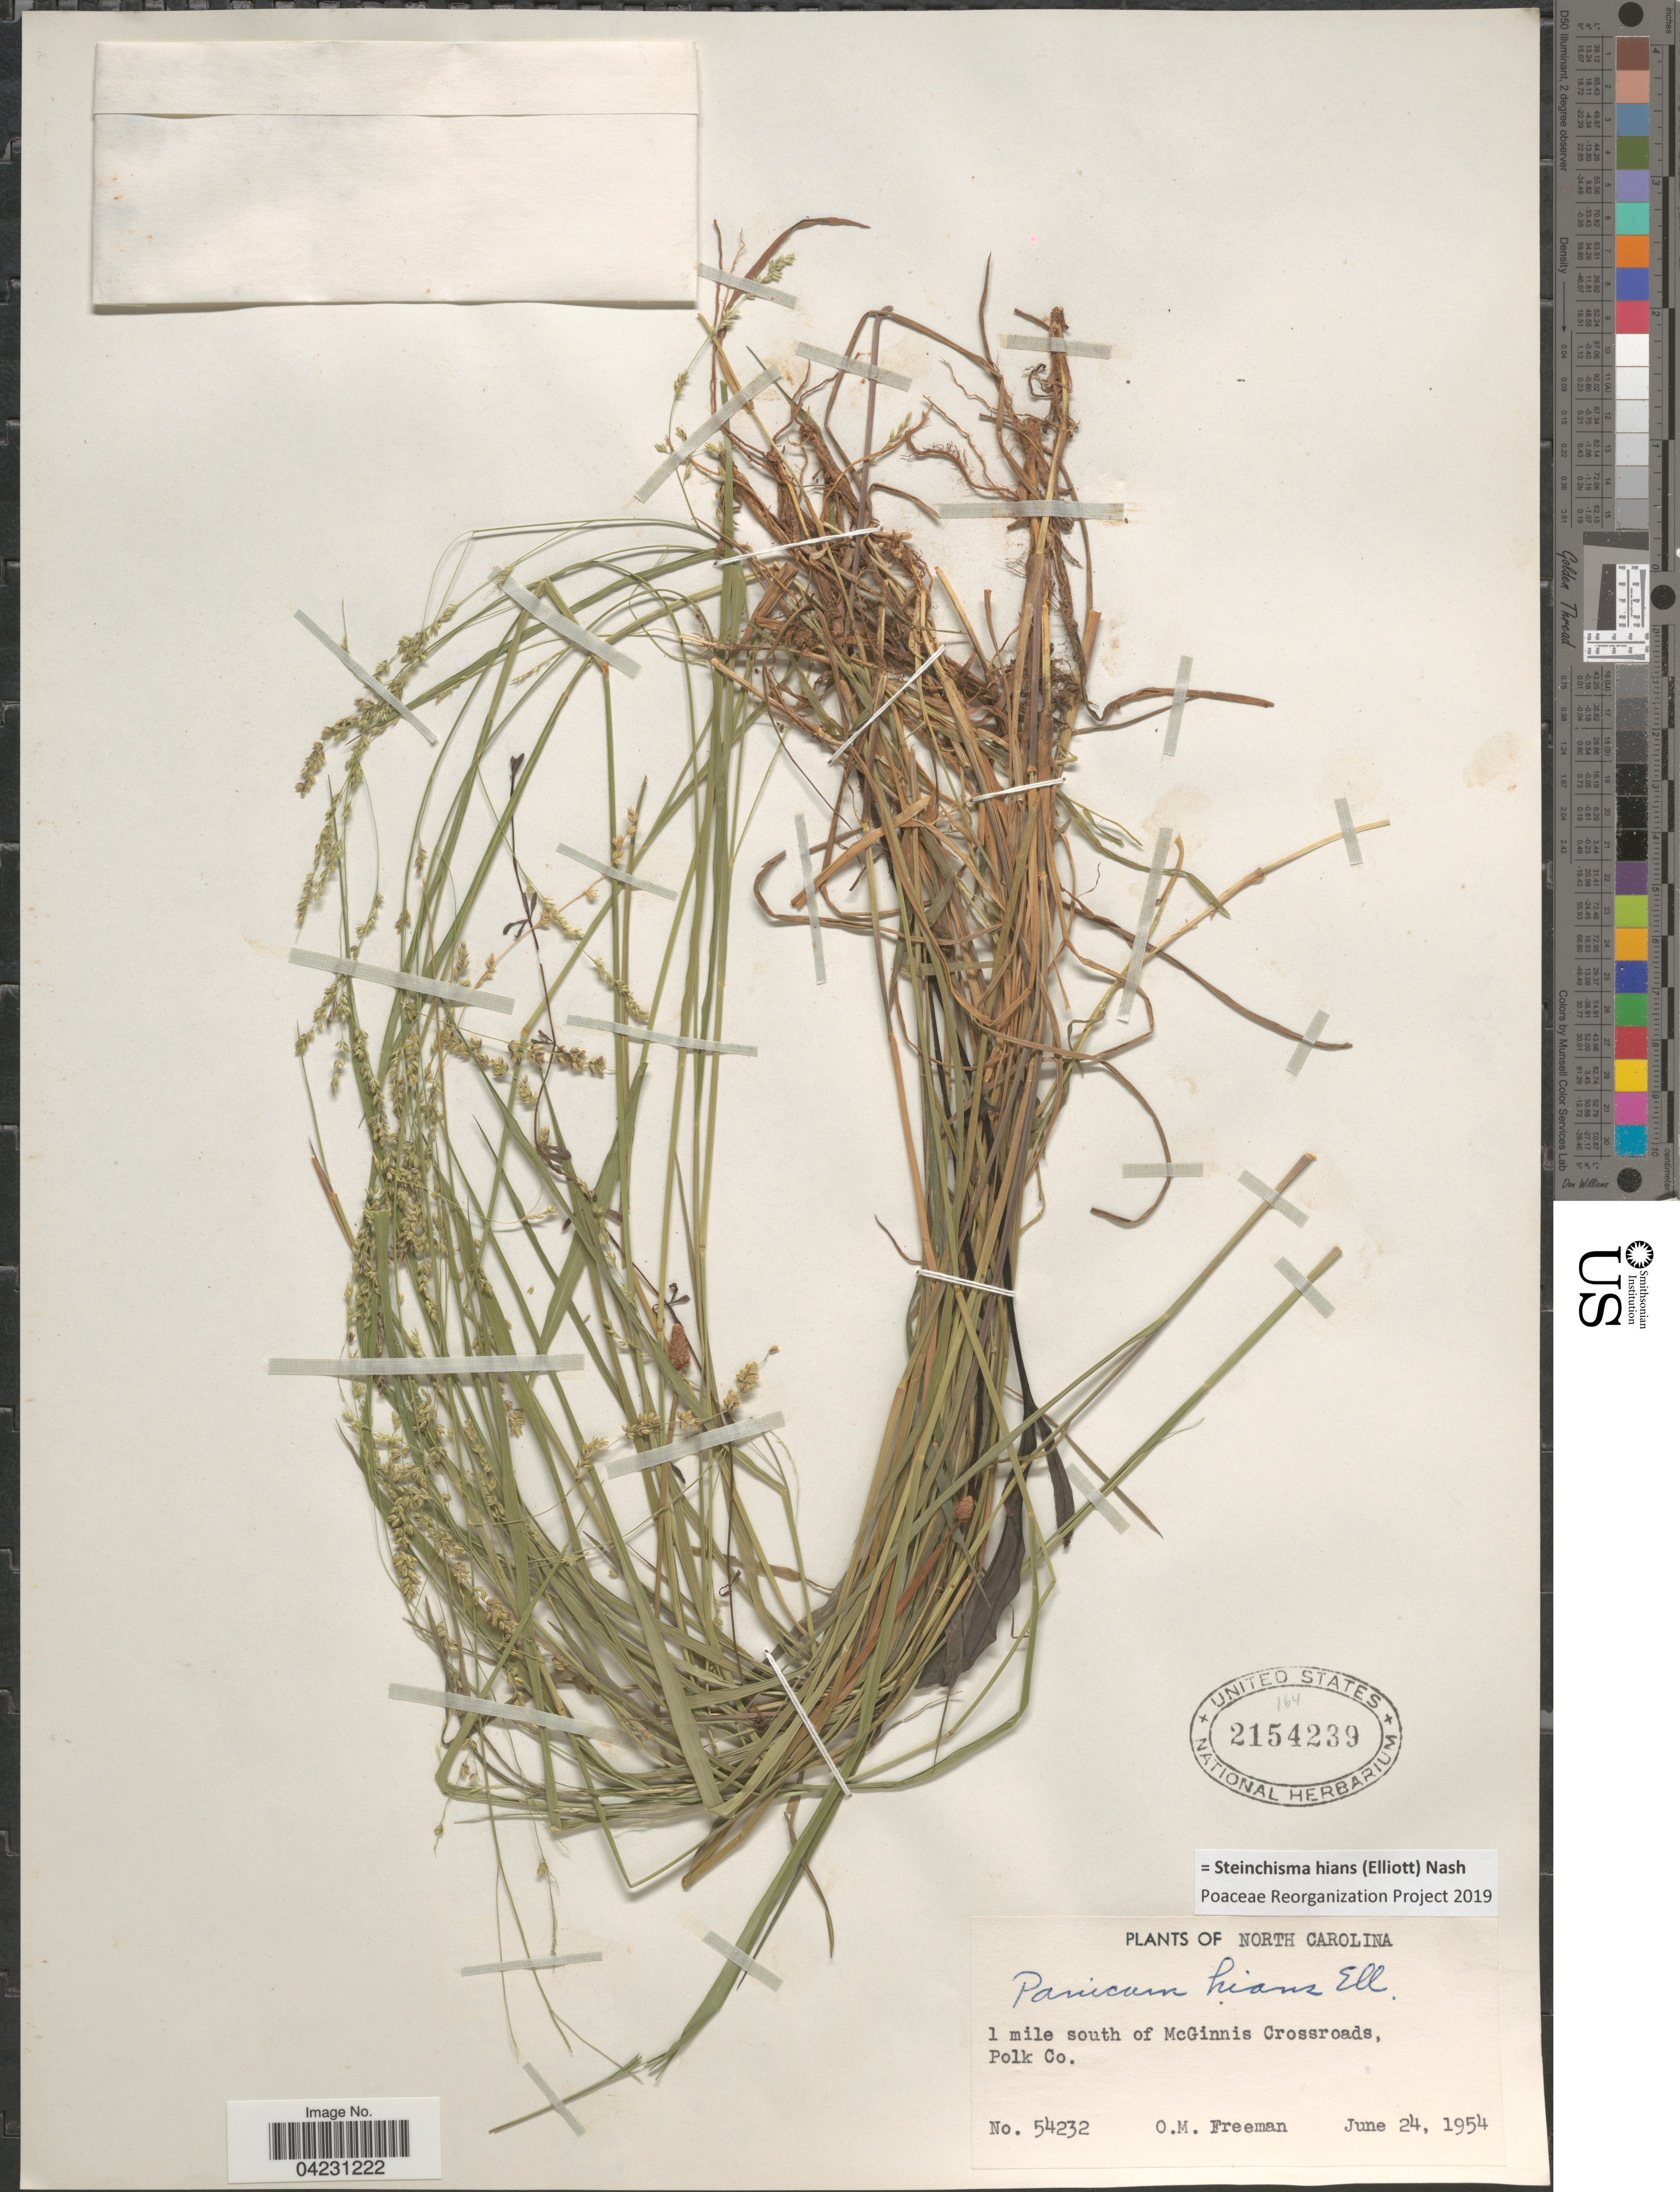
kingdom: Plantae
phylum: Tracheophyta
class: Liliopsida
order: Poales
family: Poaceae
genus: Steinchisma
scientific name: Steinchisma hians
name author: (Elliott) Nash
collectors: O. Freeman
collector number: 54232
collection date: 1954-06-24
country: United States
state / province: North Carolina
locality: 1 mile south of McGinnis Crossroads, Polk Co.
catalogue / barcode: US 2154239